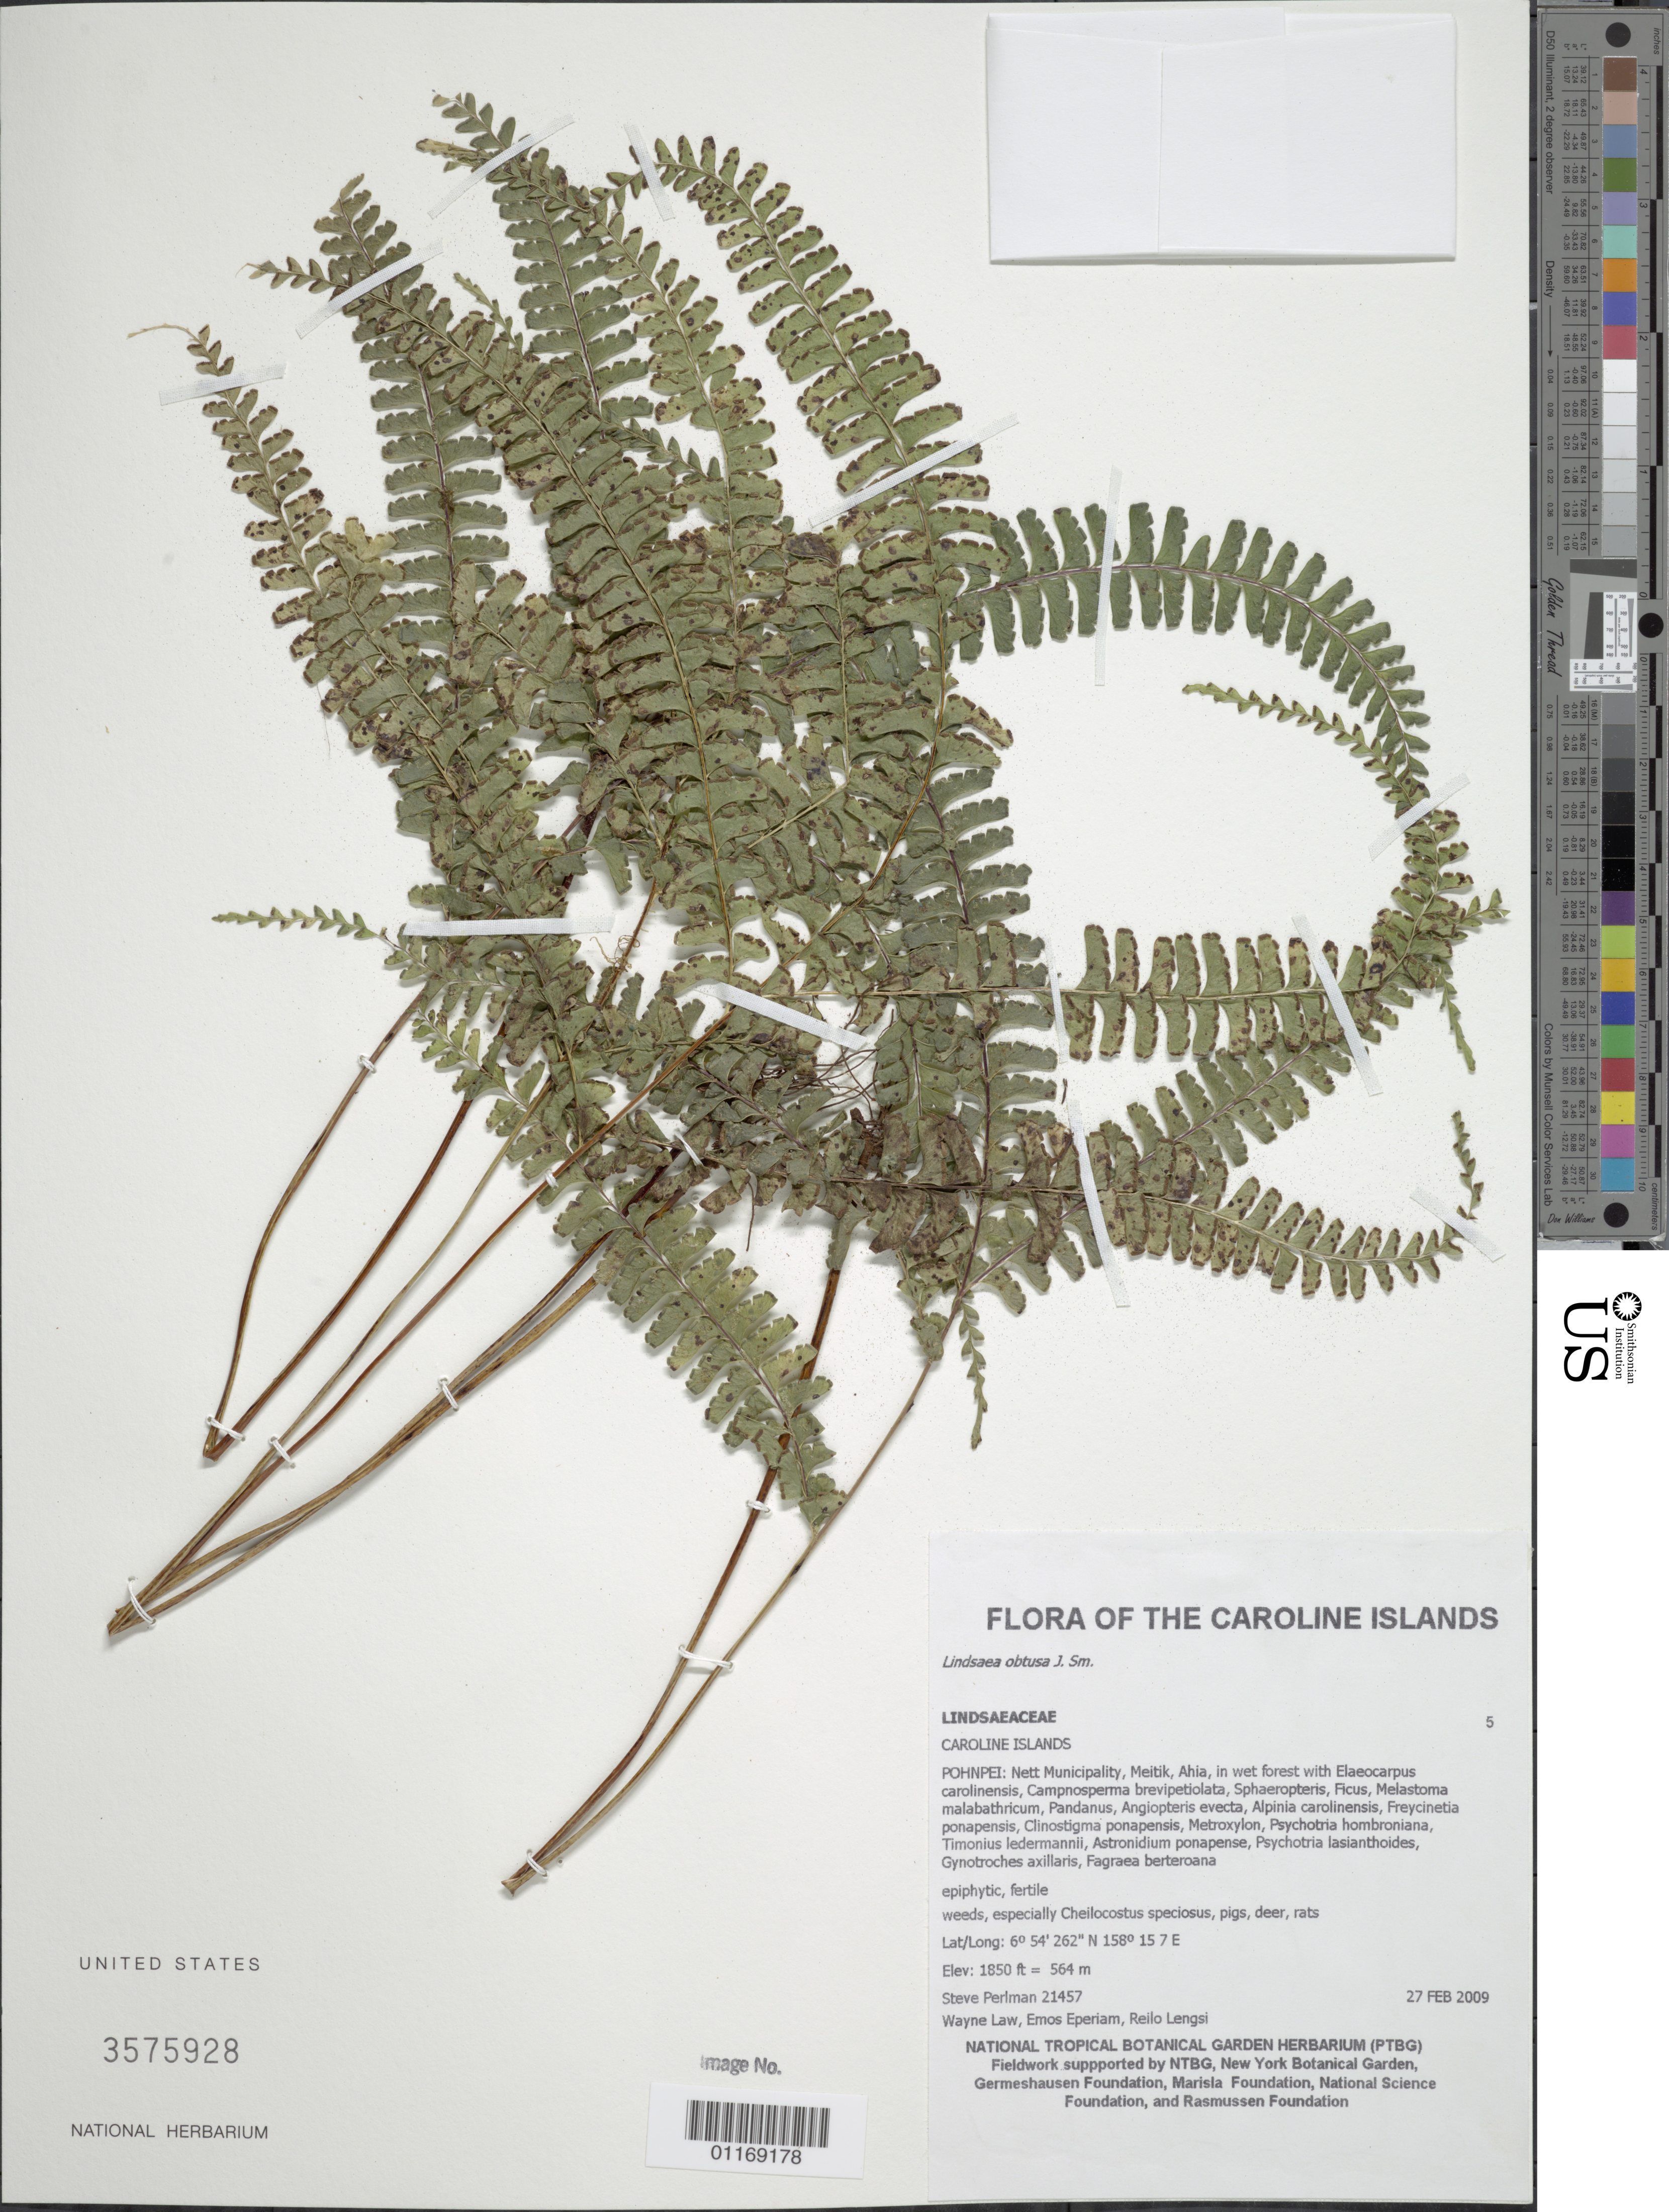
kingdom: Plantae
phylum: Tracheophyta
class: Polypodiopsida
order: Polypodiales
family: Lindsaeaceae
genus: Lindsaea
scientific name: Lindsaea obtusa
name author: J. Sm. ex Hook.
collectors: S. P. Perlman, W. Law, P. Eperiam & R. Lengsi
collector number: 21457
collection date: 2009-02-27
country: Micronesia, Federated States of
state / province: Pohnpei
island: Pohnpei [Ponape]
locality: Nett Municipality, Meitik, Ahia.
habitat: Wet forest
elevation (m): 564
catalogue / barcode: US 3575928